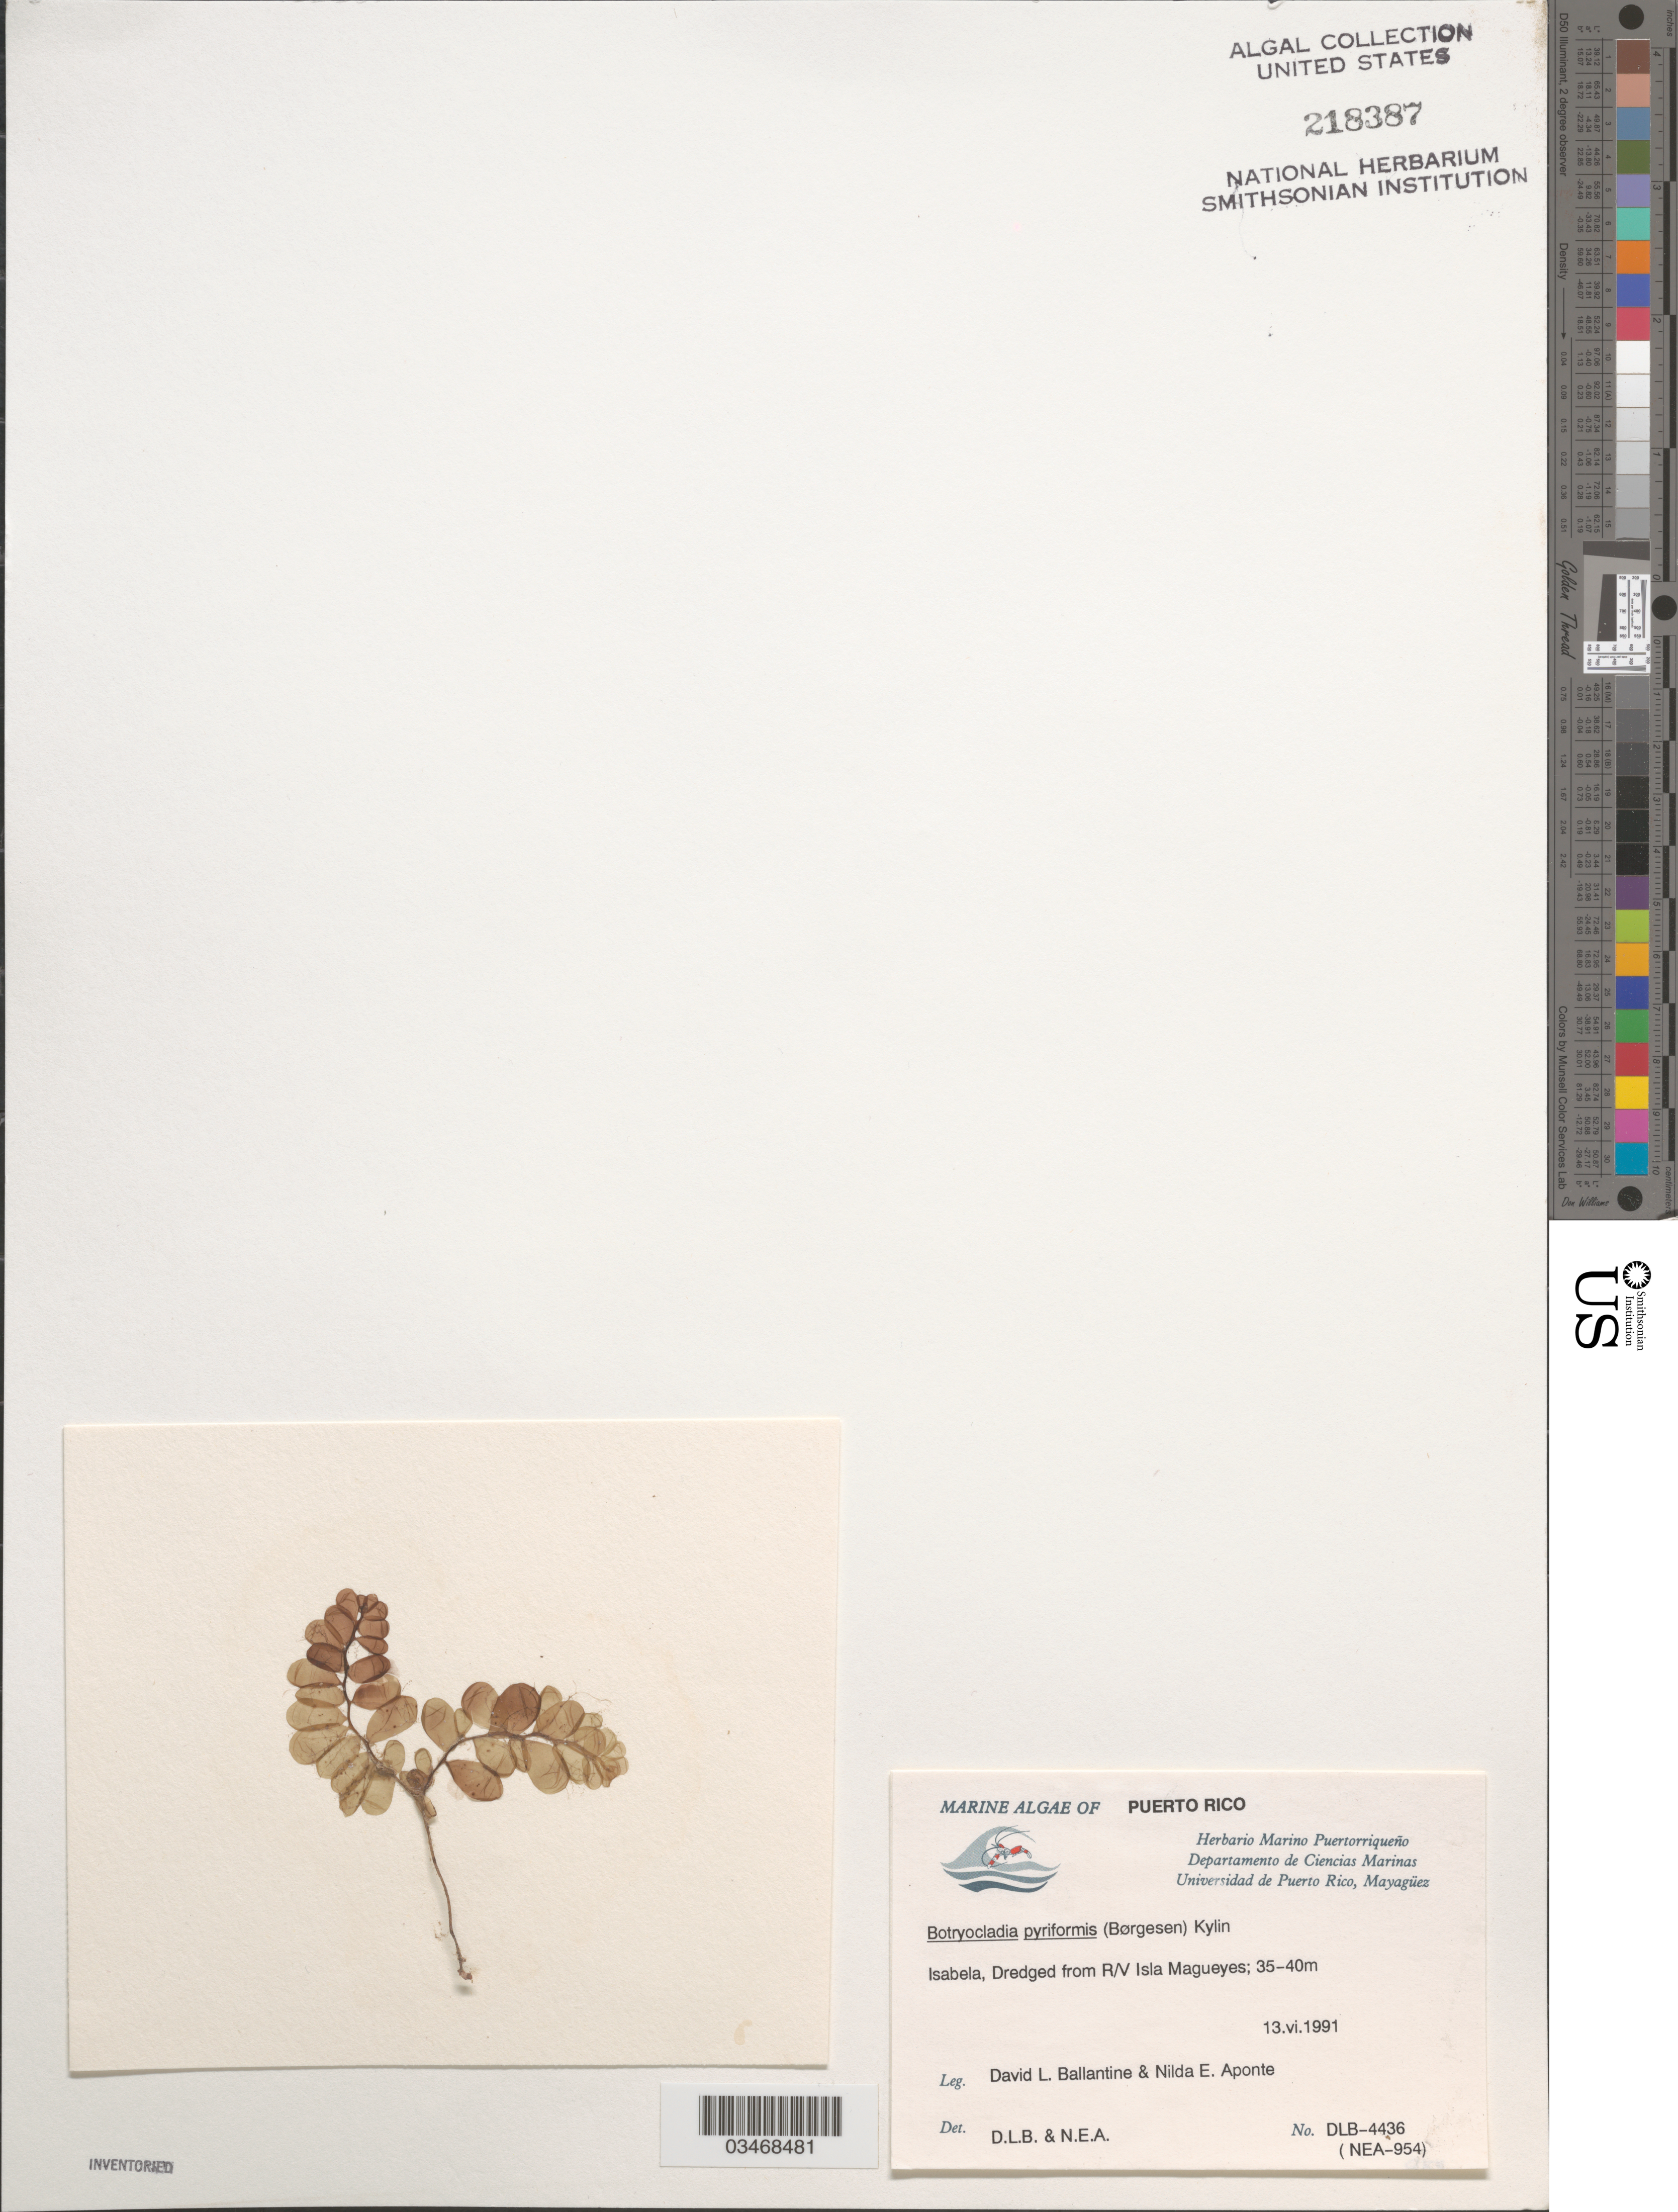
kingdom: Plantae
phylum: Rhodophyta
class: Florideophyceae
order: Rhodymeniales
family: Rhodymeniaceae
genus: Botryocladia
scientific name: Botryocladia caraibica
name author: Gavio & Fredericq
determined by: Ballantine, D. L.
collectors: D.L. Ballantine & N. E. Aponte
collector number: DLB 4436, NEA 954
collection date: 1991-06-13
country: Puerto Rico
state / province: Isabela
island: Isla Magueyes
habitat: Dredged from R/V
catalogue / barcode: US 218387